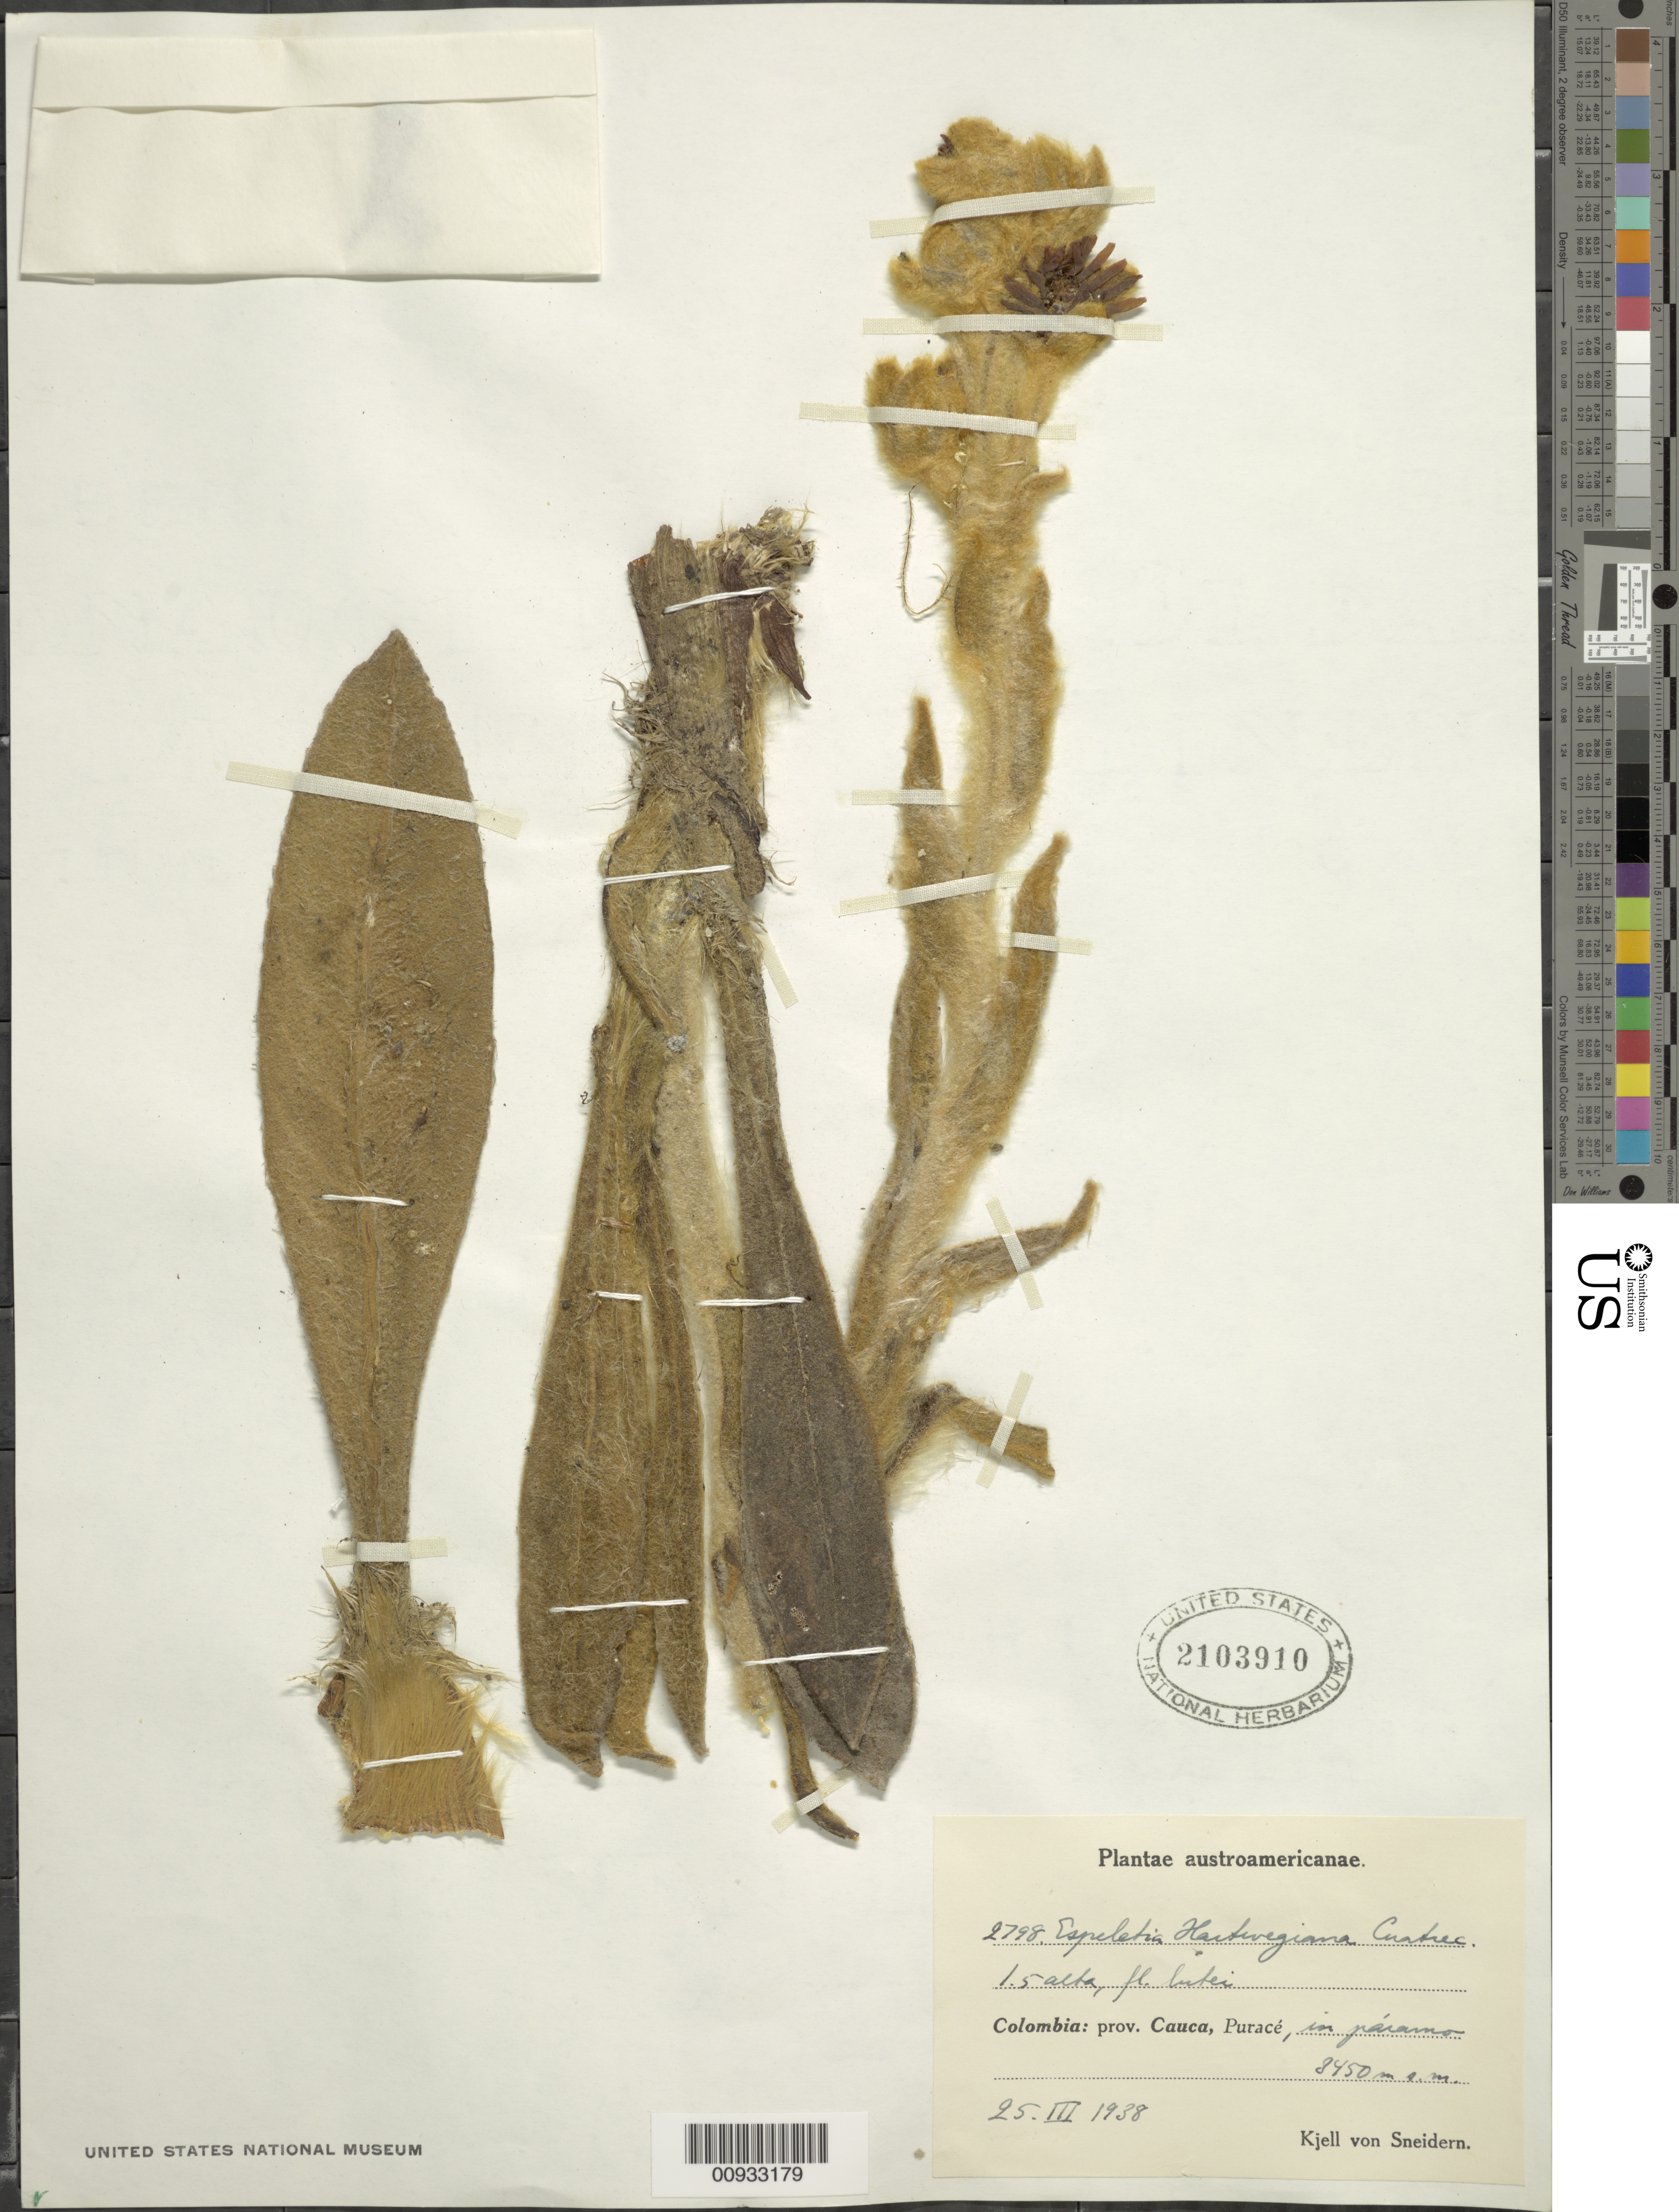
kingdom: Plantae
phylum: Tracheophyta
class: Magnoliopsida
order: Asterales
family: Asteraceae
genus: Espeletia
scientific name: Espeletia hartwegiana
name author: Sch. Bip. ex Cuatrec.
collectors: K. von Sneidern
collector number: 2798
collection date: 1938-03-25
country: Colombia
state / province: Cauca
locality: Puracé.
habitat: Páramo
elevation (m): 3450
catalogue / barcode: US 2103910